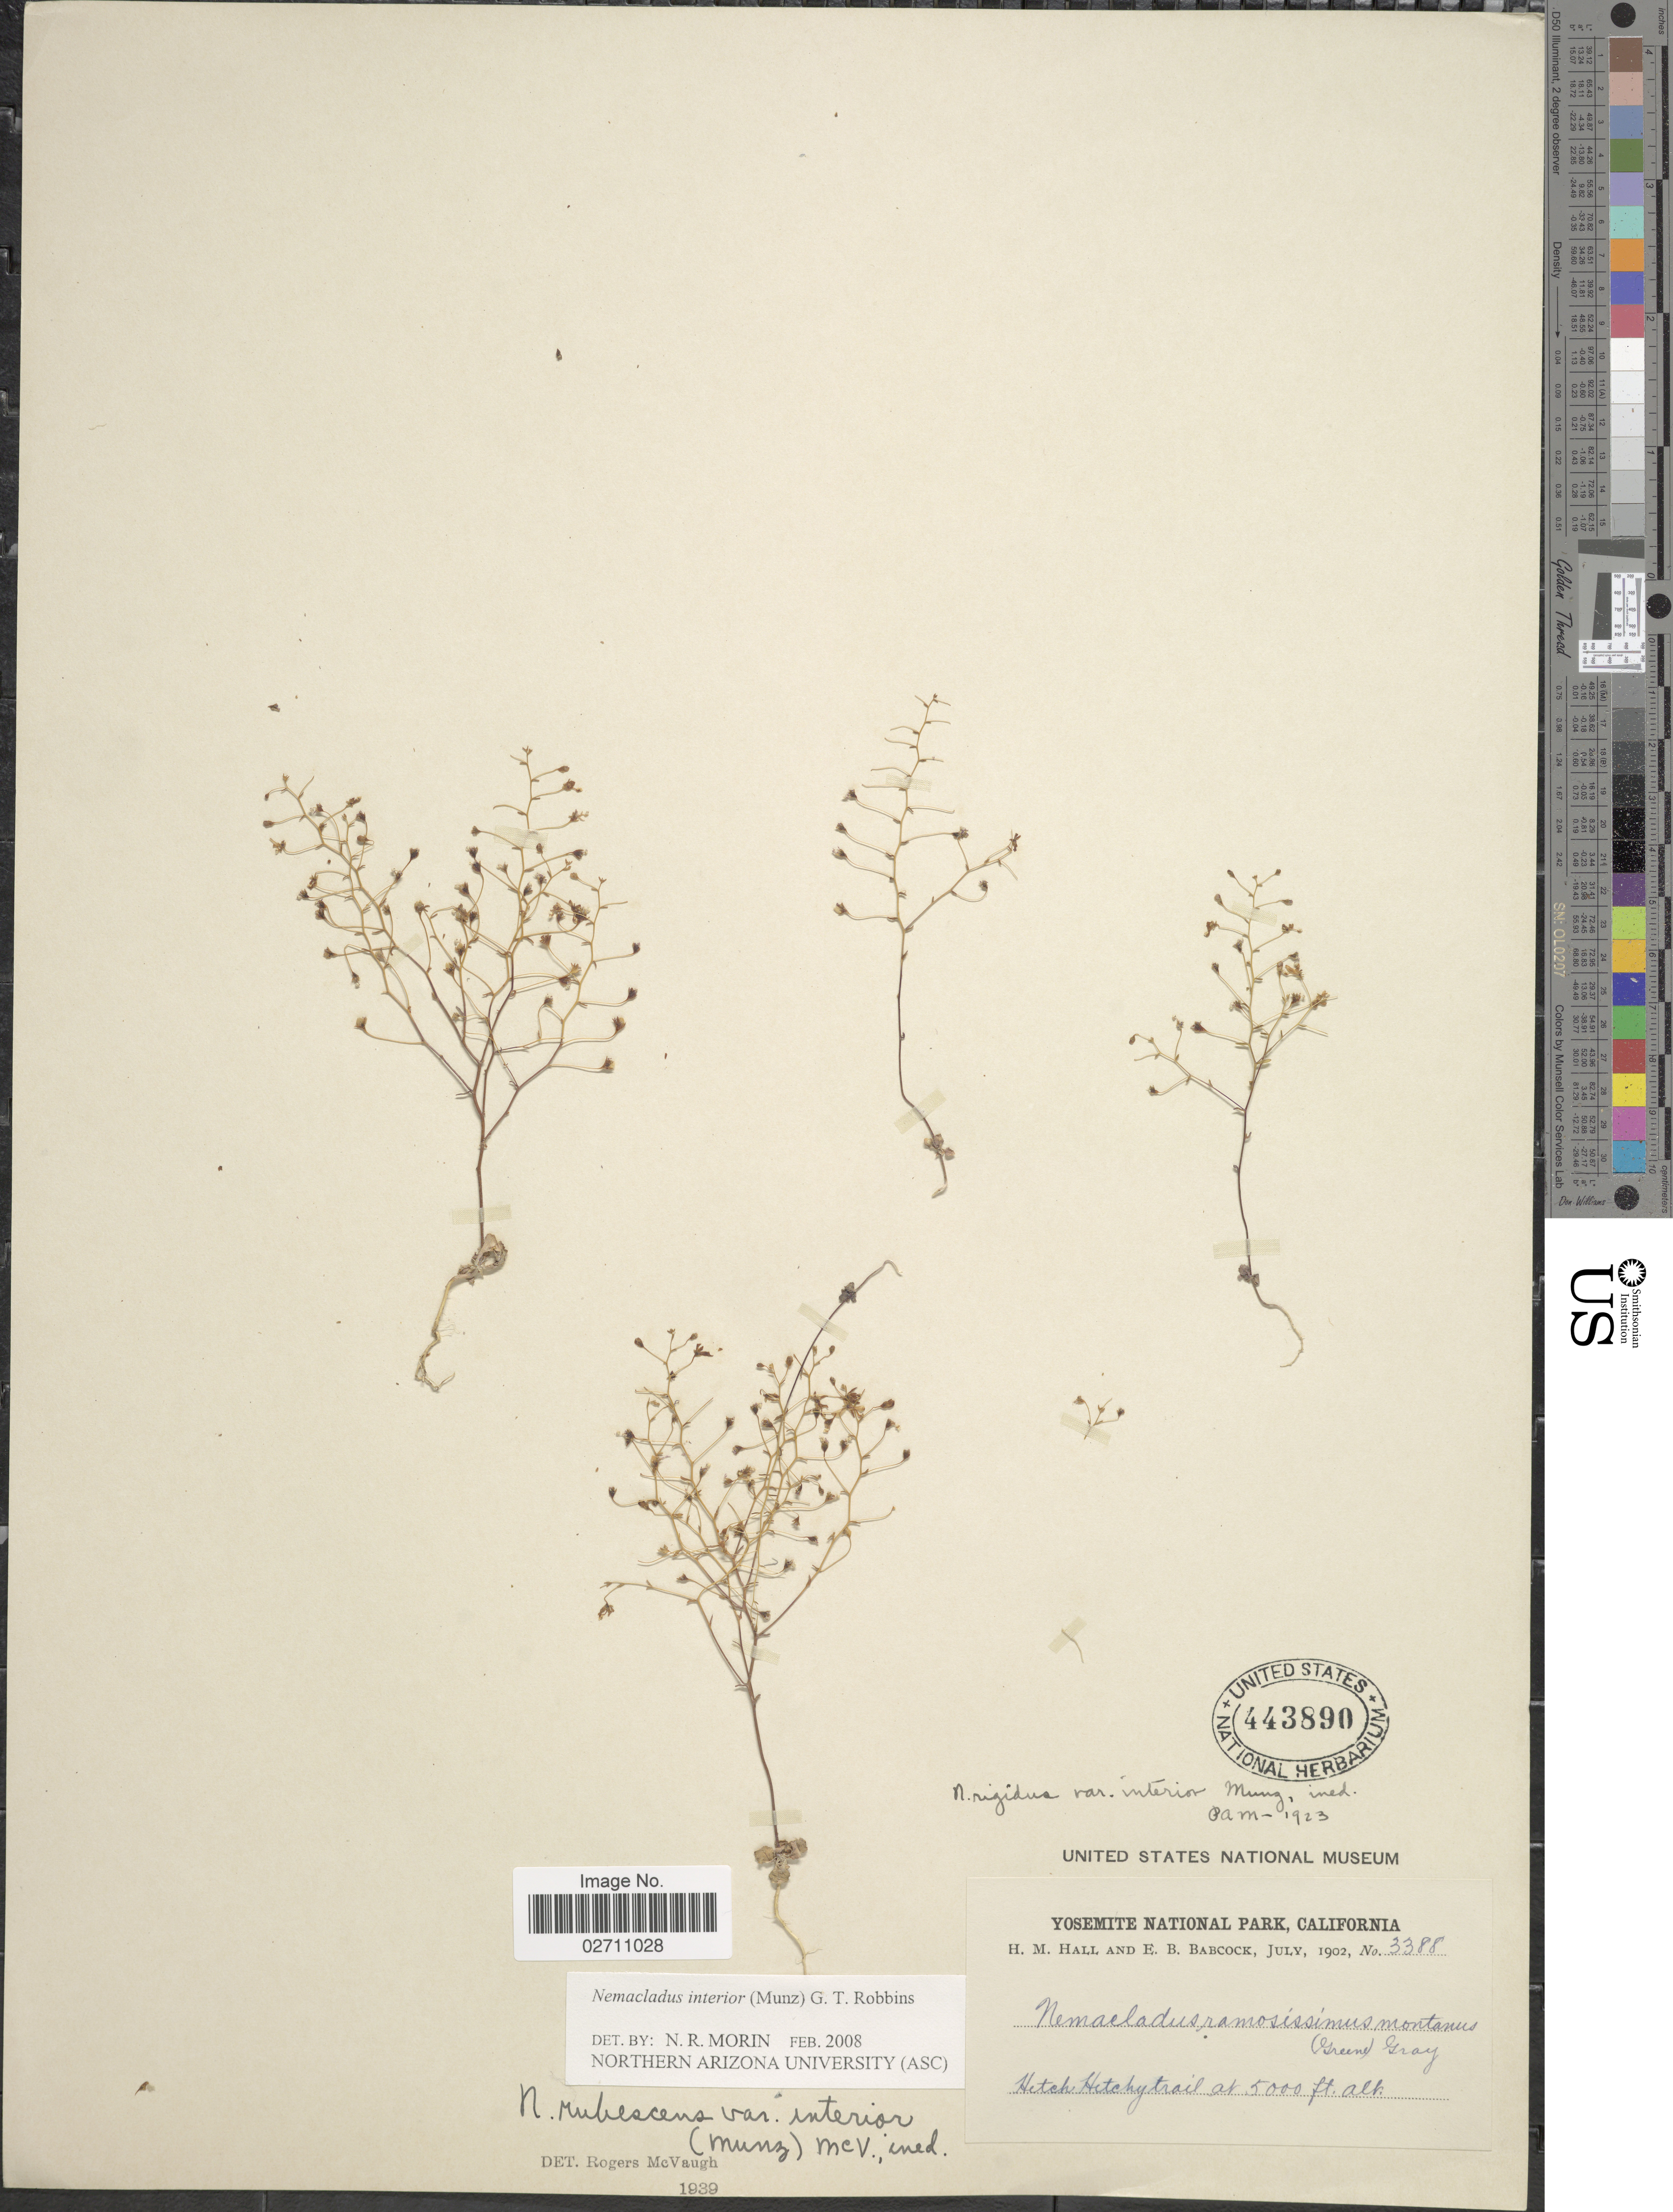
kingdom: Plantae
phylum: Tracheophyta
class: Magnoliopsida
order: Asterales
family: Campanulaceae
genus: Nemacladus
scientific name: Nemacladus interior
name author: (Munz) G.T. Robbins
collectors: H. M. Hall & E. B. Babcock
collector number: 3388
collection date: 1902-07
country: United States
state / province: California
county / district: Mariposa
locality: Yosemite Natiinal Park, California, Hetch Hitchytrail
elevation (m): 1524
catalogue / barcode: US 443890